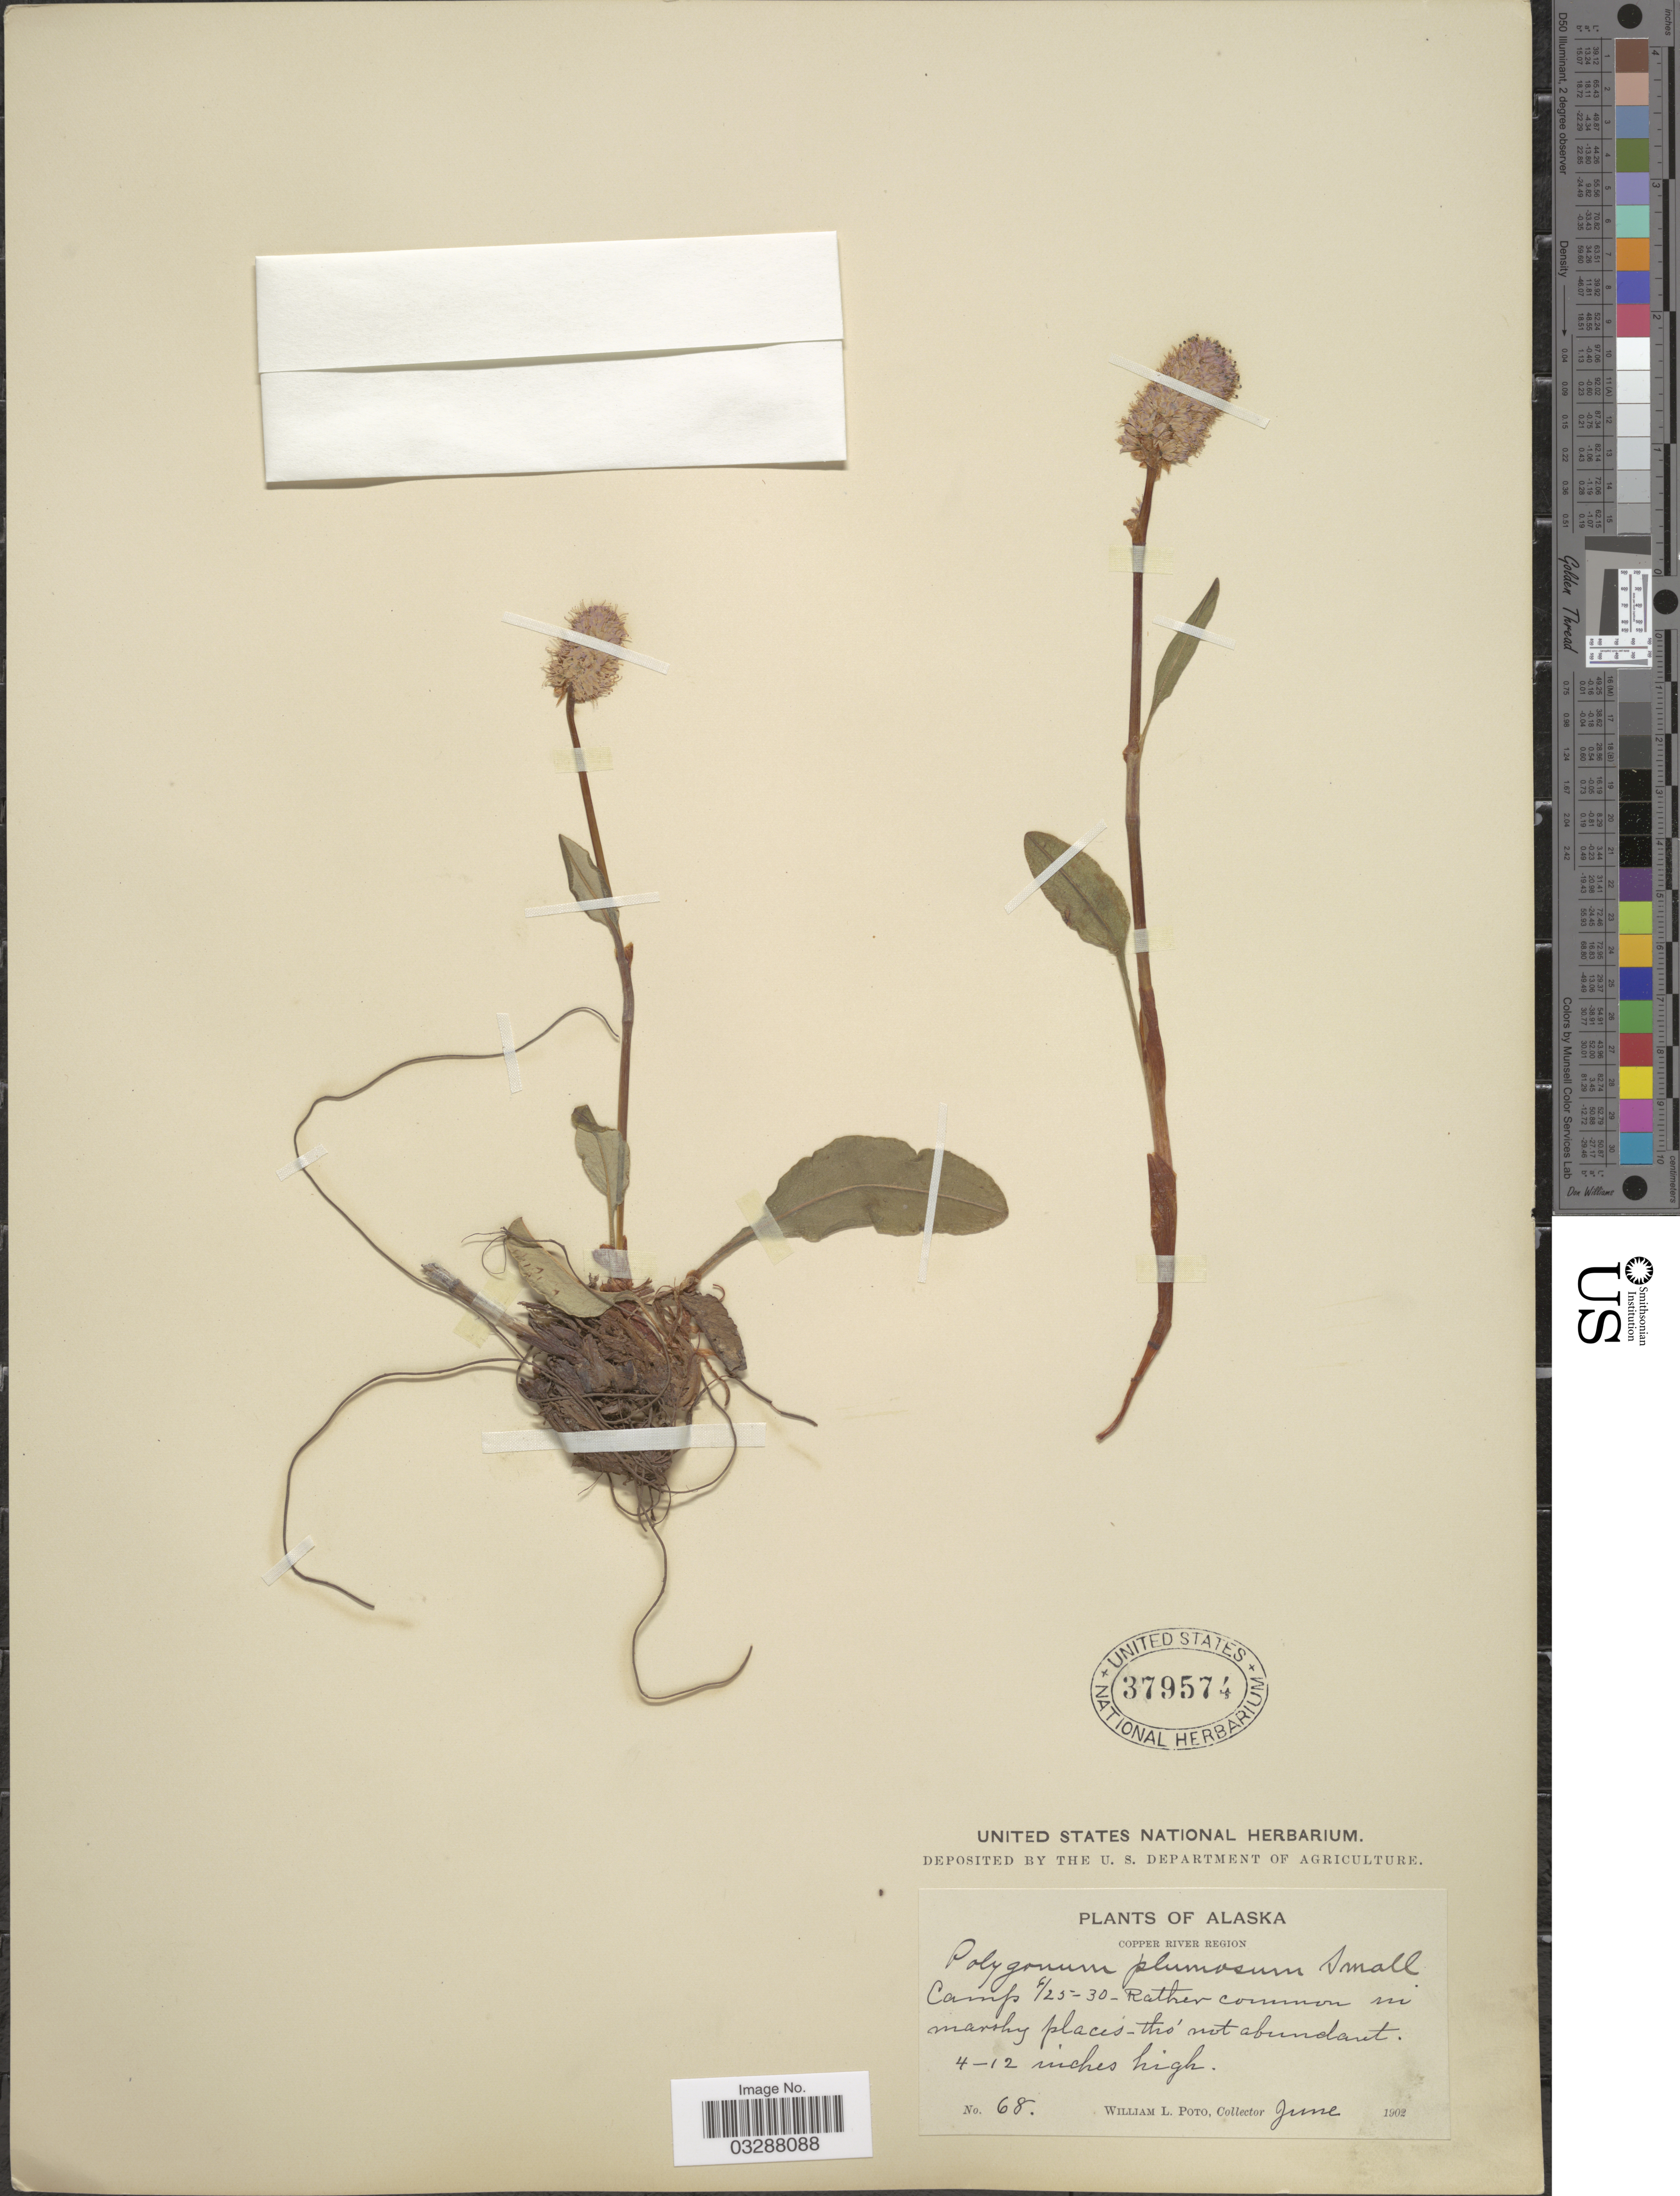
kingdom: Plantae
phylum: Tracheophyta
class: Magnoliopsida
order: Caryophyllales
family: Polygonaceae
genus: Bistorta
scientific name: Bistorta plumosa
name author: (Small) Greene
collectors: W. Poto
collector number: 68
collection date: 1902-06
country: United States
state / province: Alaska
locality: Copper River Region. Camp 4/25-30. [unsure placement]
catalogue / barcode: US 379574